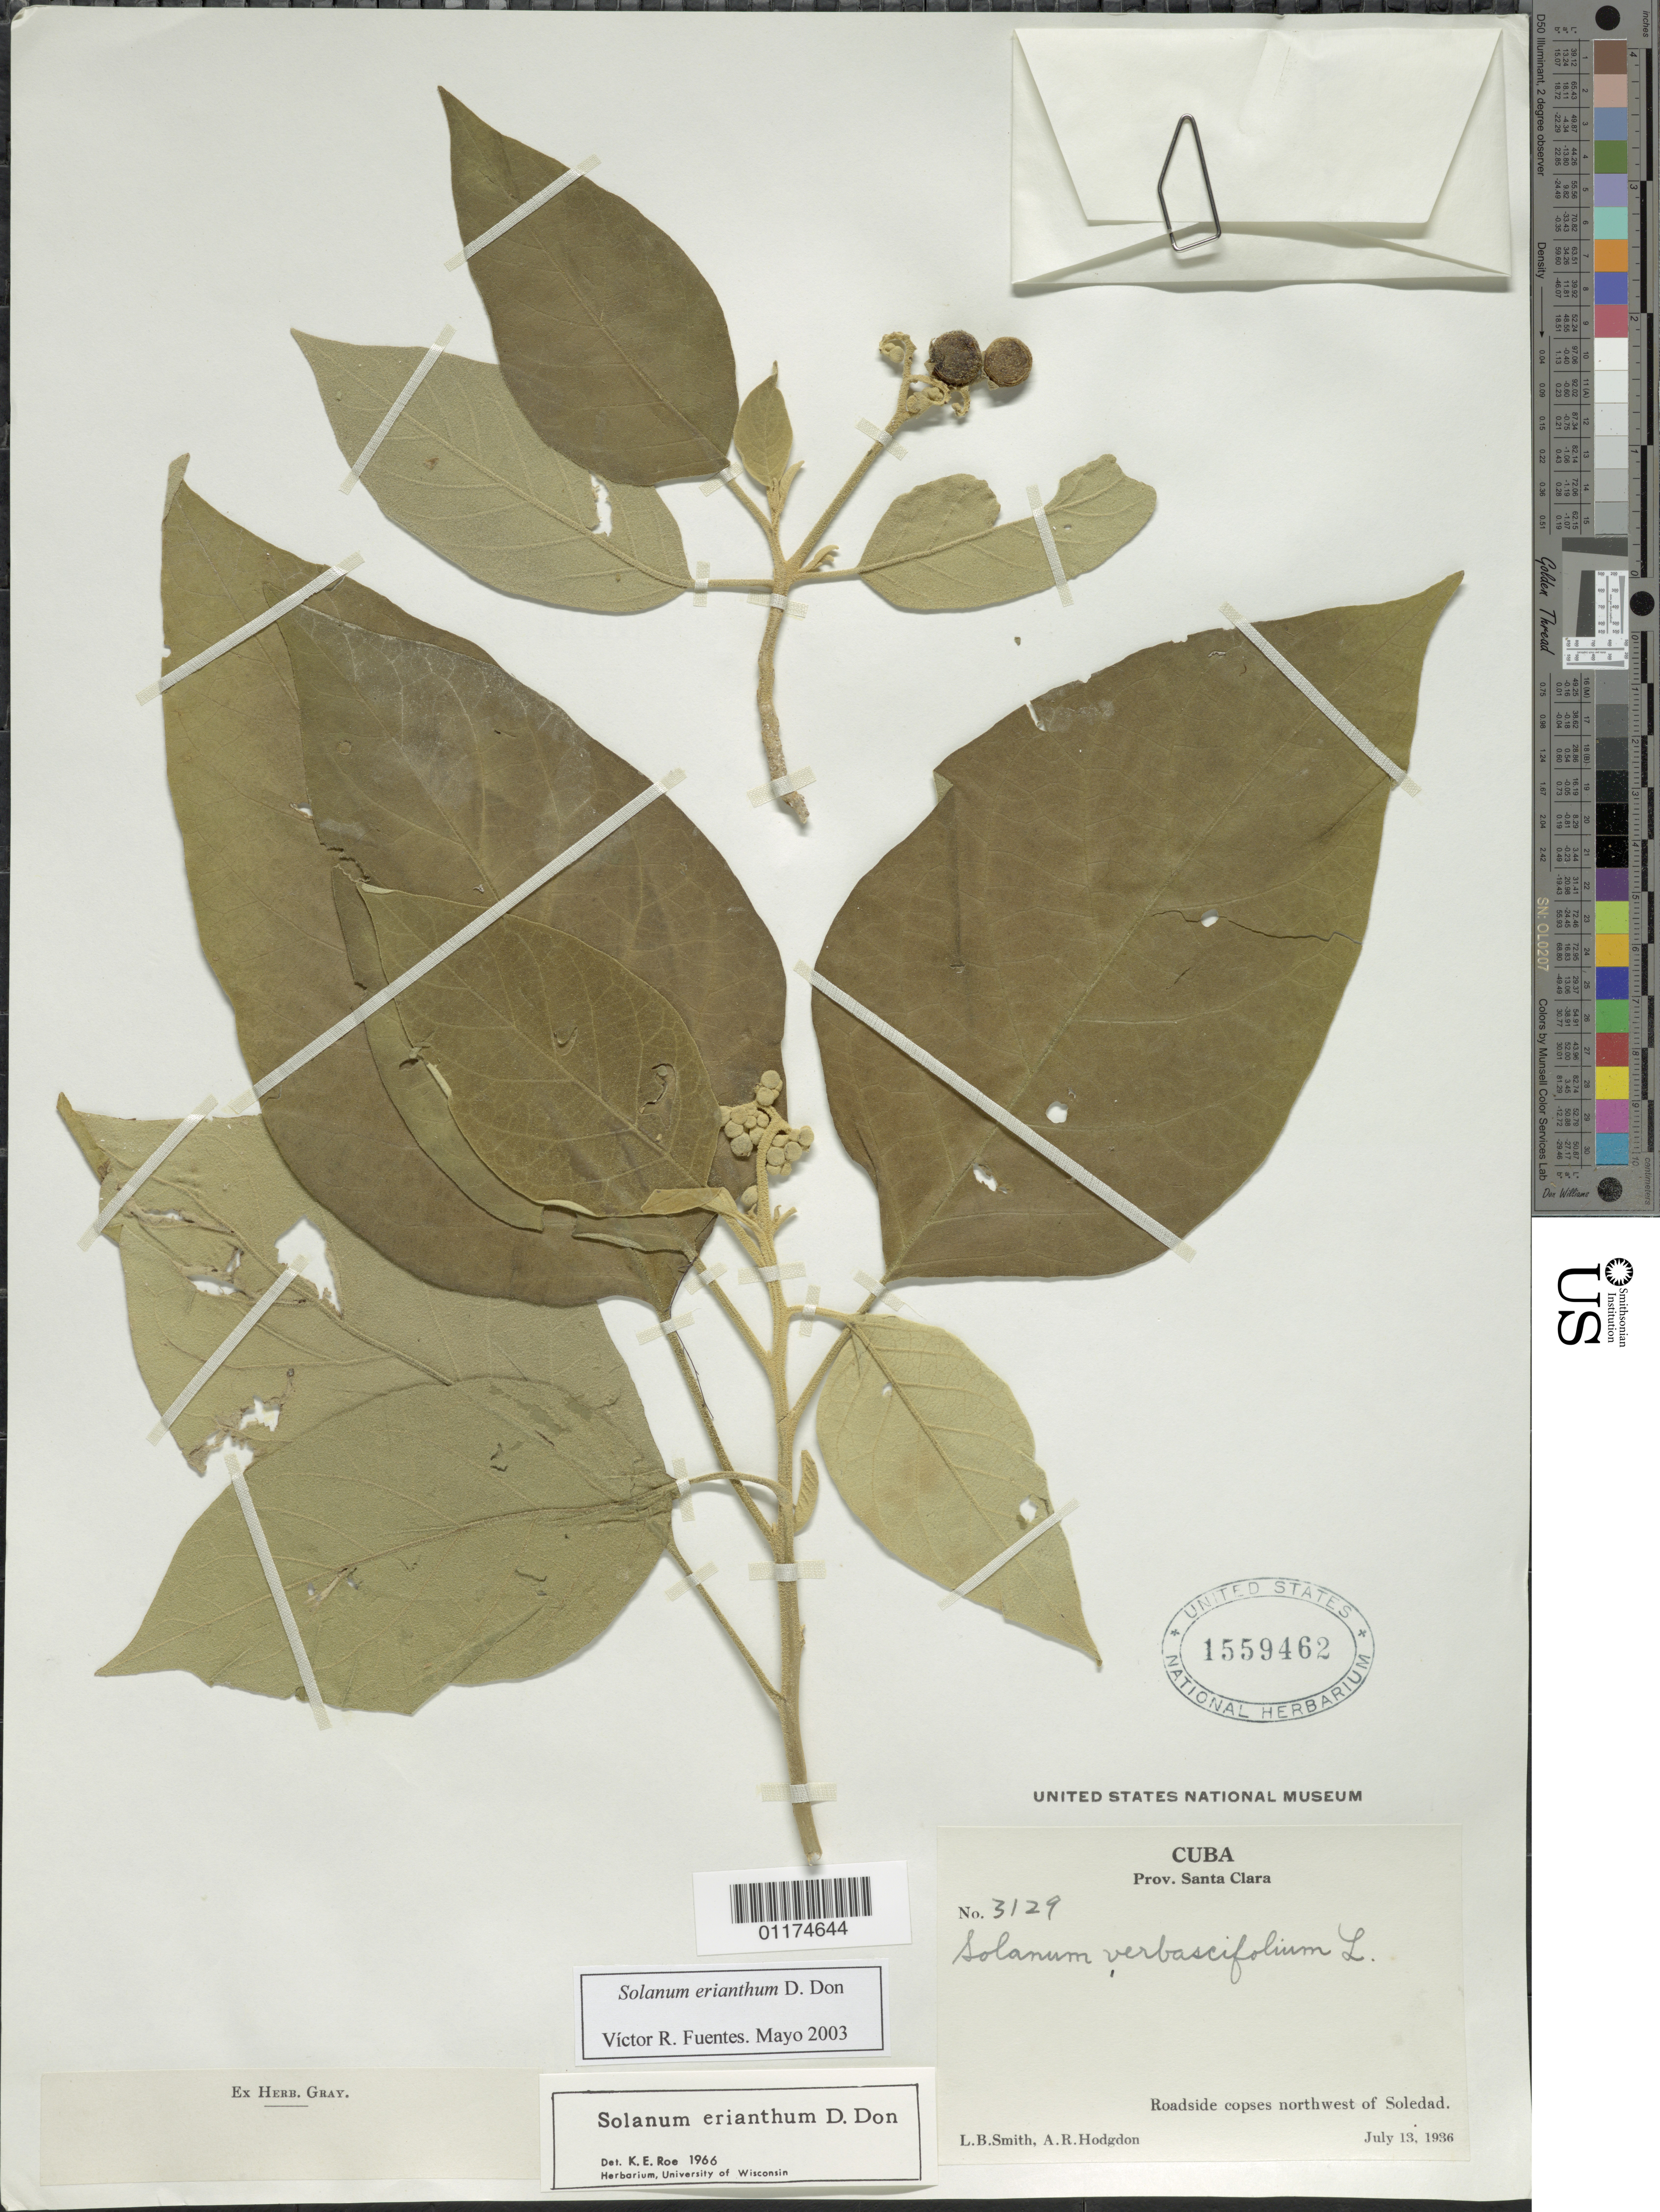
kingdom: Plantae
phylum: Tracheophyta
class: Magnoliopsida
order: Solanales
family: Solanaceae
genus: Solanum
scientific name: Solanum erianthum var. erianthum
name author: D. Don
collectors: L. Smith & A. R. Hodgdon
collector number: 3129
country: Cuba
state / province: Villa Clara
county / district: Santa Clara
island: Cuba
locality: Roadside copses northwest of Soledad.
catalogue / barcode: US 1559462